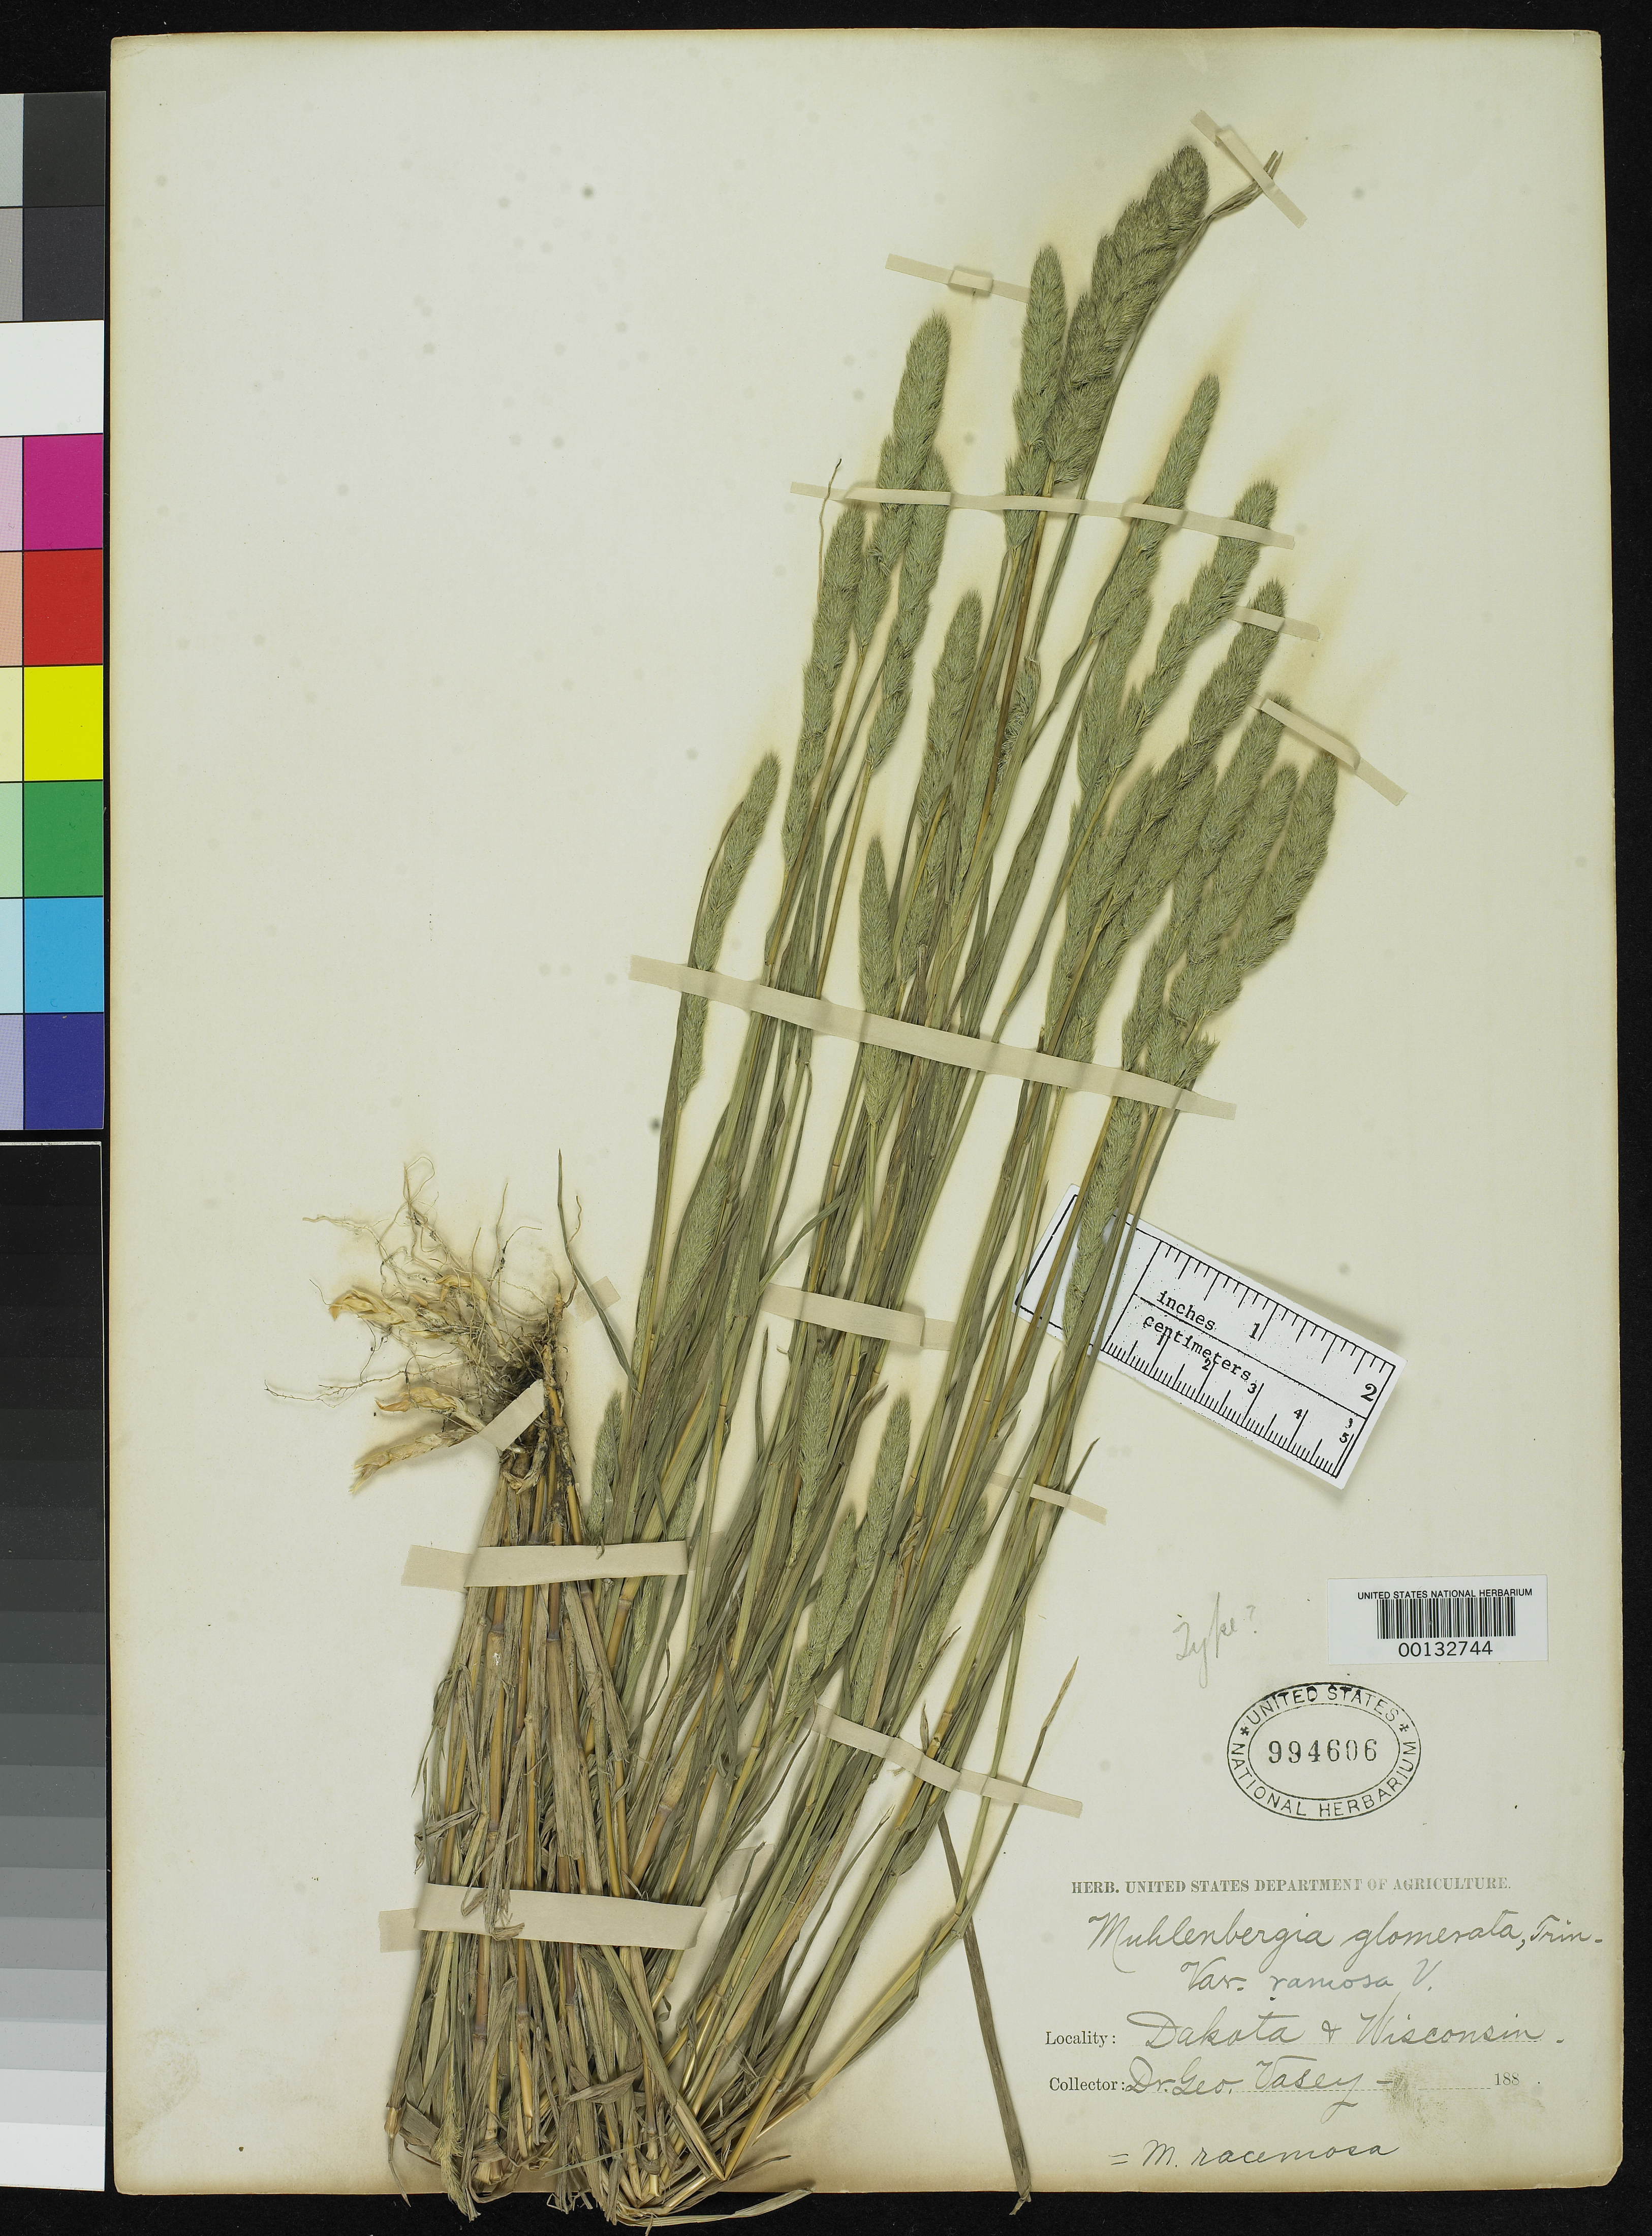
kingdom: Plantae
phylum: Tracheophyta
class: Liliopsida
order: Poales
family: Poaceae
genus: Muhlenbergia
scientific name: Muhlenbergia glomerata var. ramosa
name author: Vasey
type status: Type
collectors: G. R. Vasey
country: United States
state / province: Colorado / Illinois / Montana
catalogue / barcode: US 994606